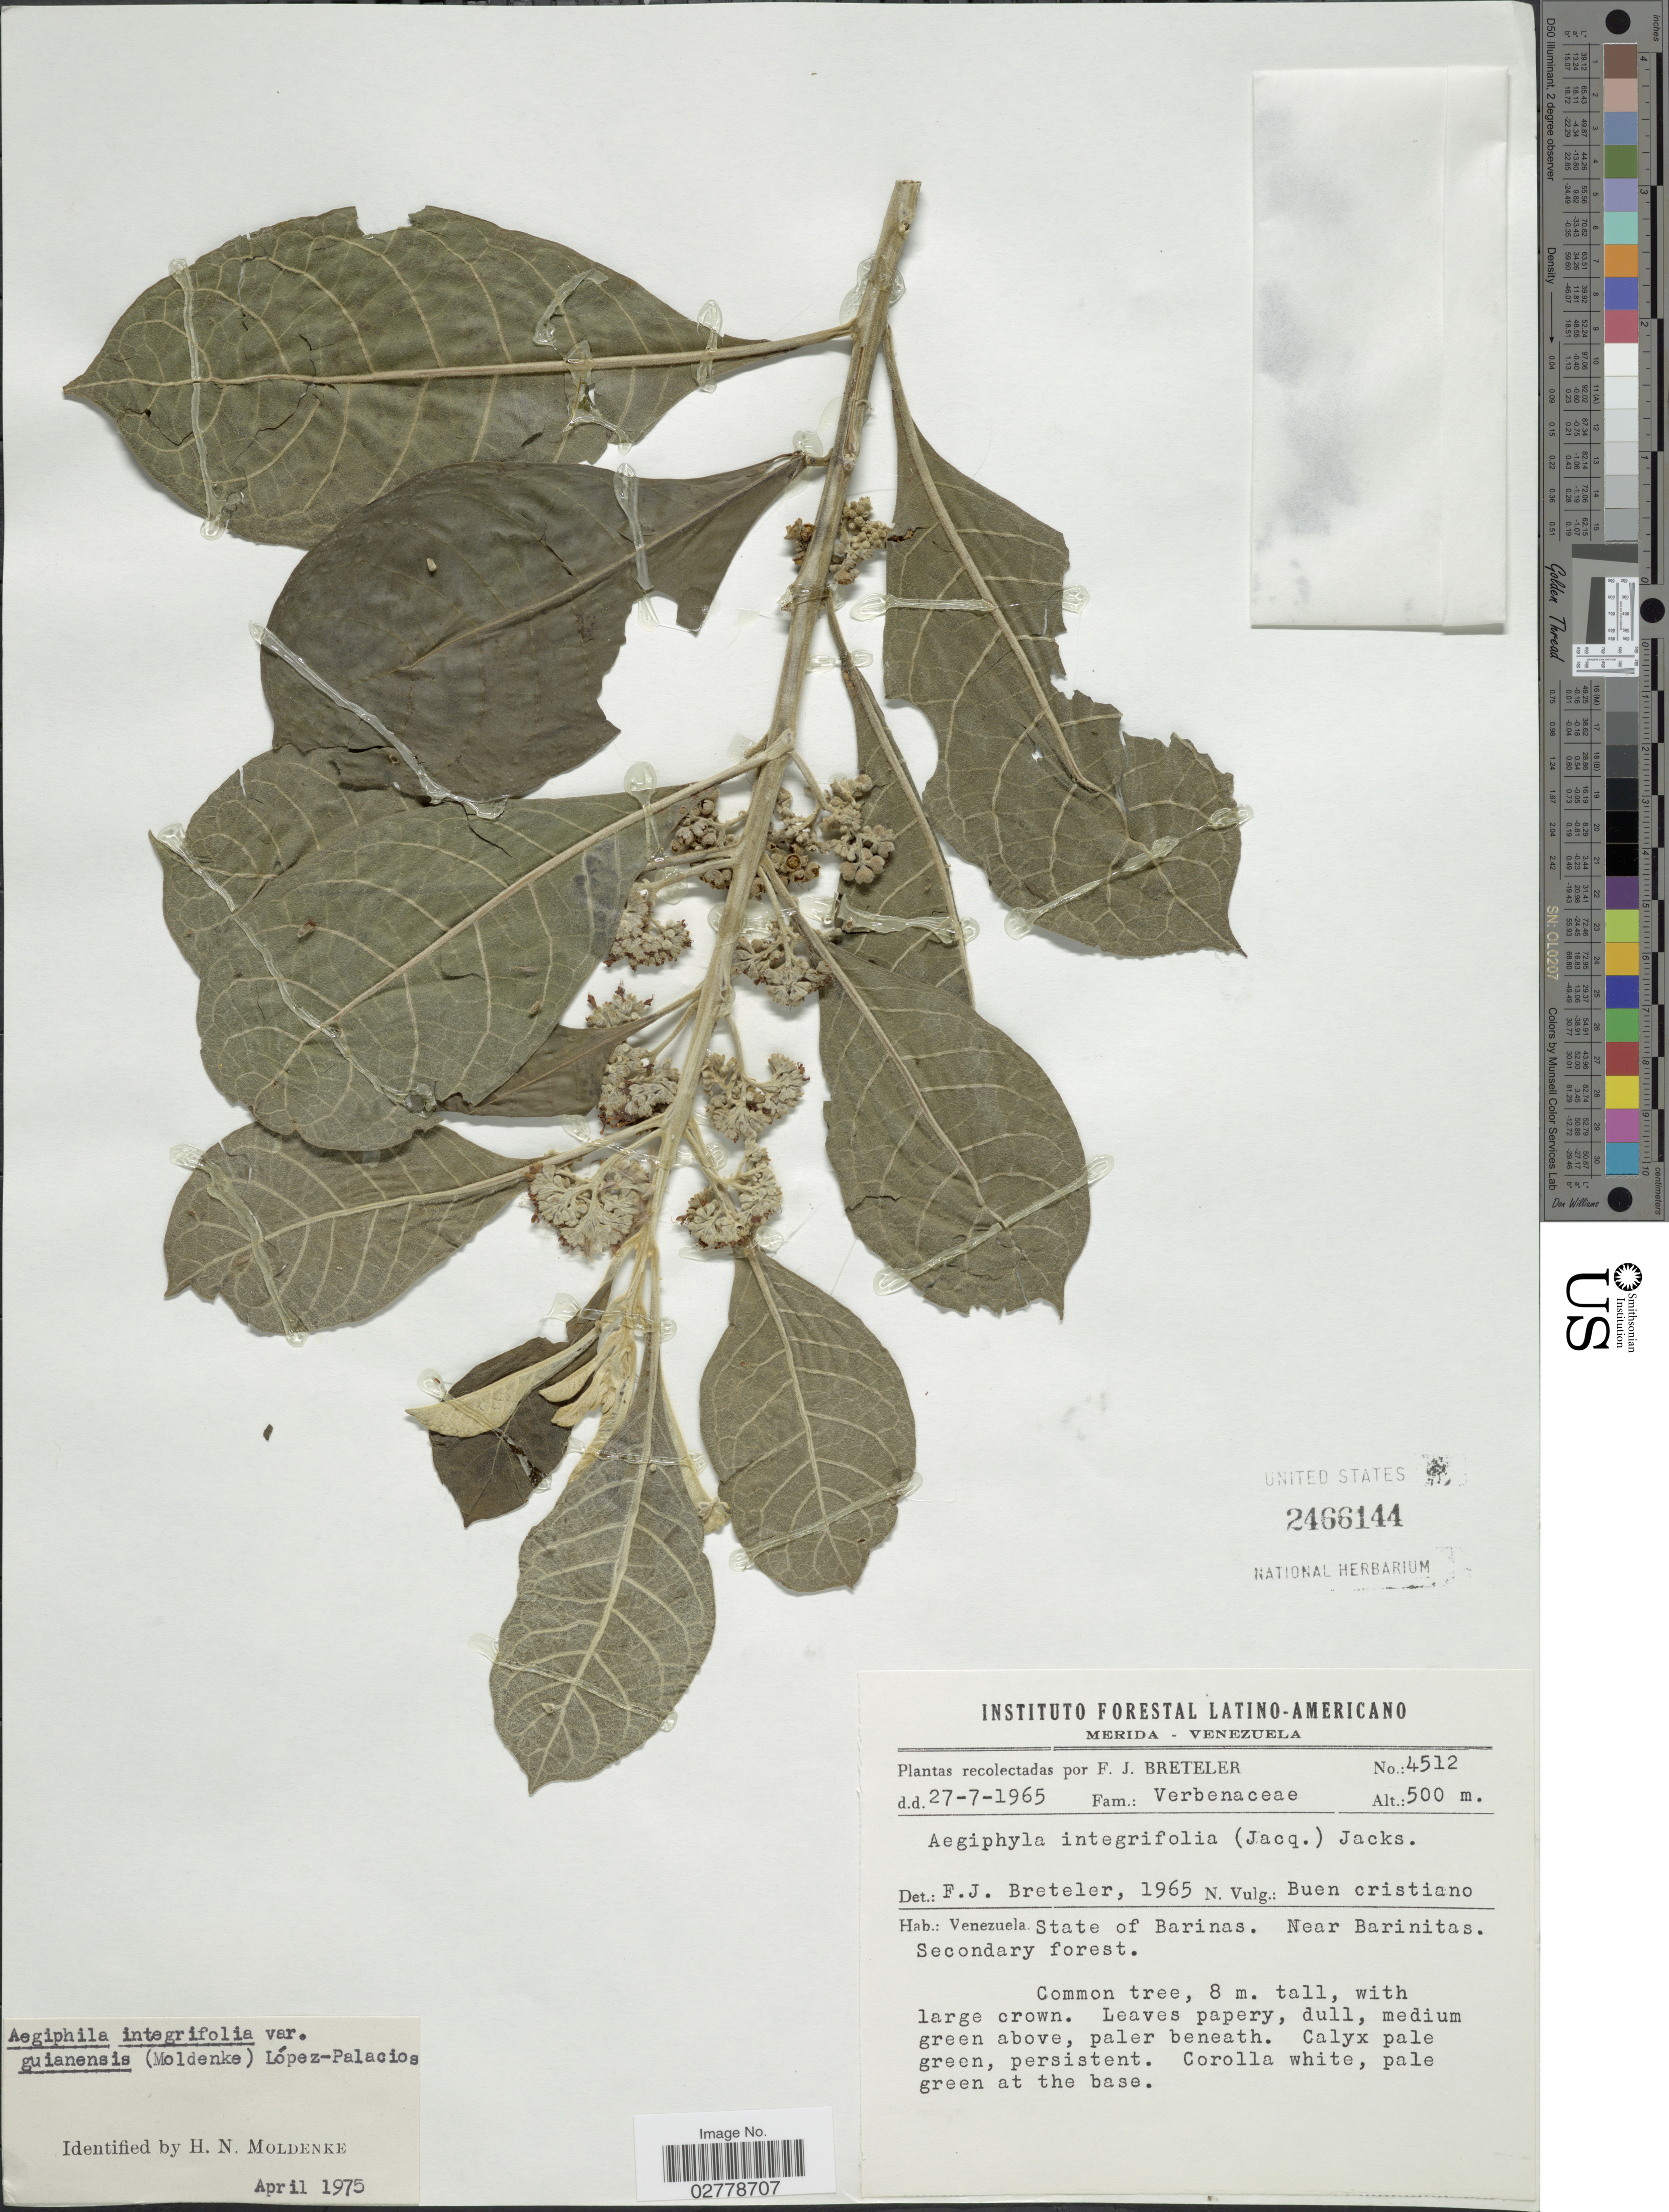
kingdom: Plantae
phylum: Tracheophyta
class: Magnoliopsida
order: Lamiales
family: Lamiaceae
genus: Aegiphila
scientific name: Aegiphila integrifolia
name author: (Jacq.) B.D. Jacks.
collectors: F. J. Breteler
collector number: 4512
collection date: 1965-07-27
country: Venezuela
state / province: Barinas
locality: Near Barinitas.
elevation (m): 500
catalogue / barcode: US 2466144